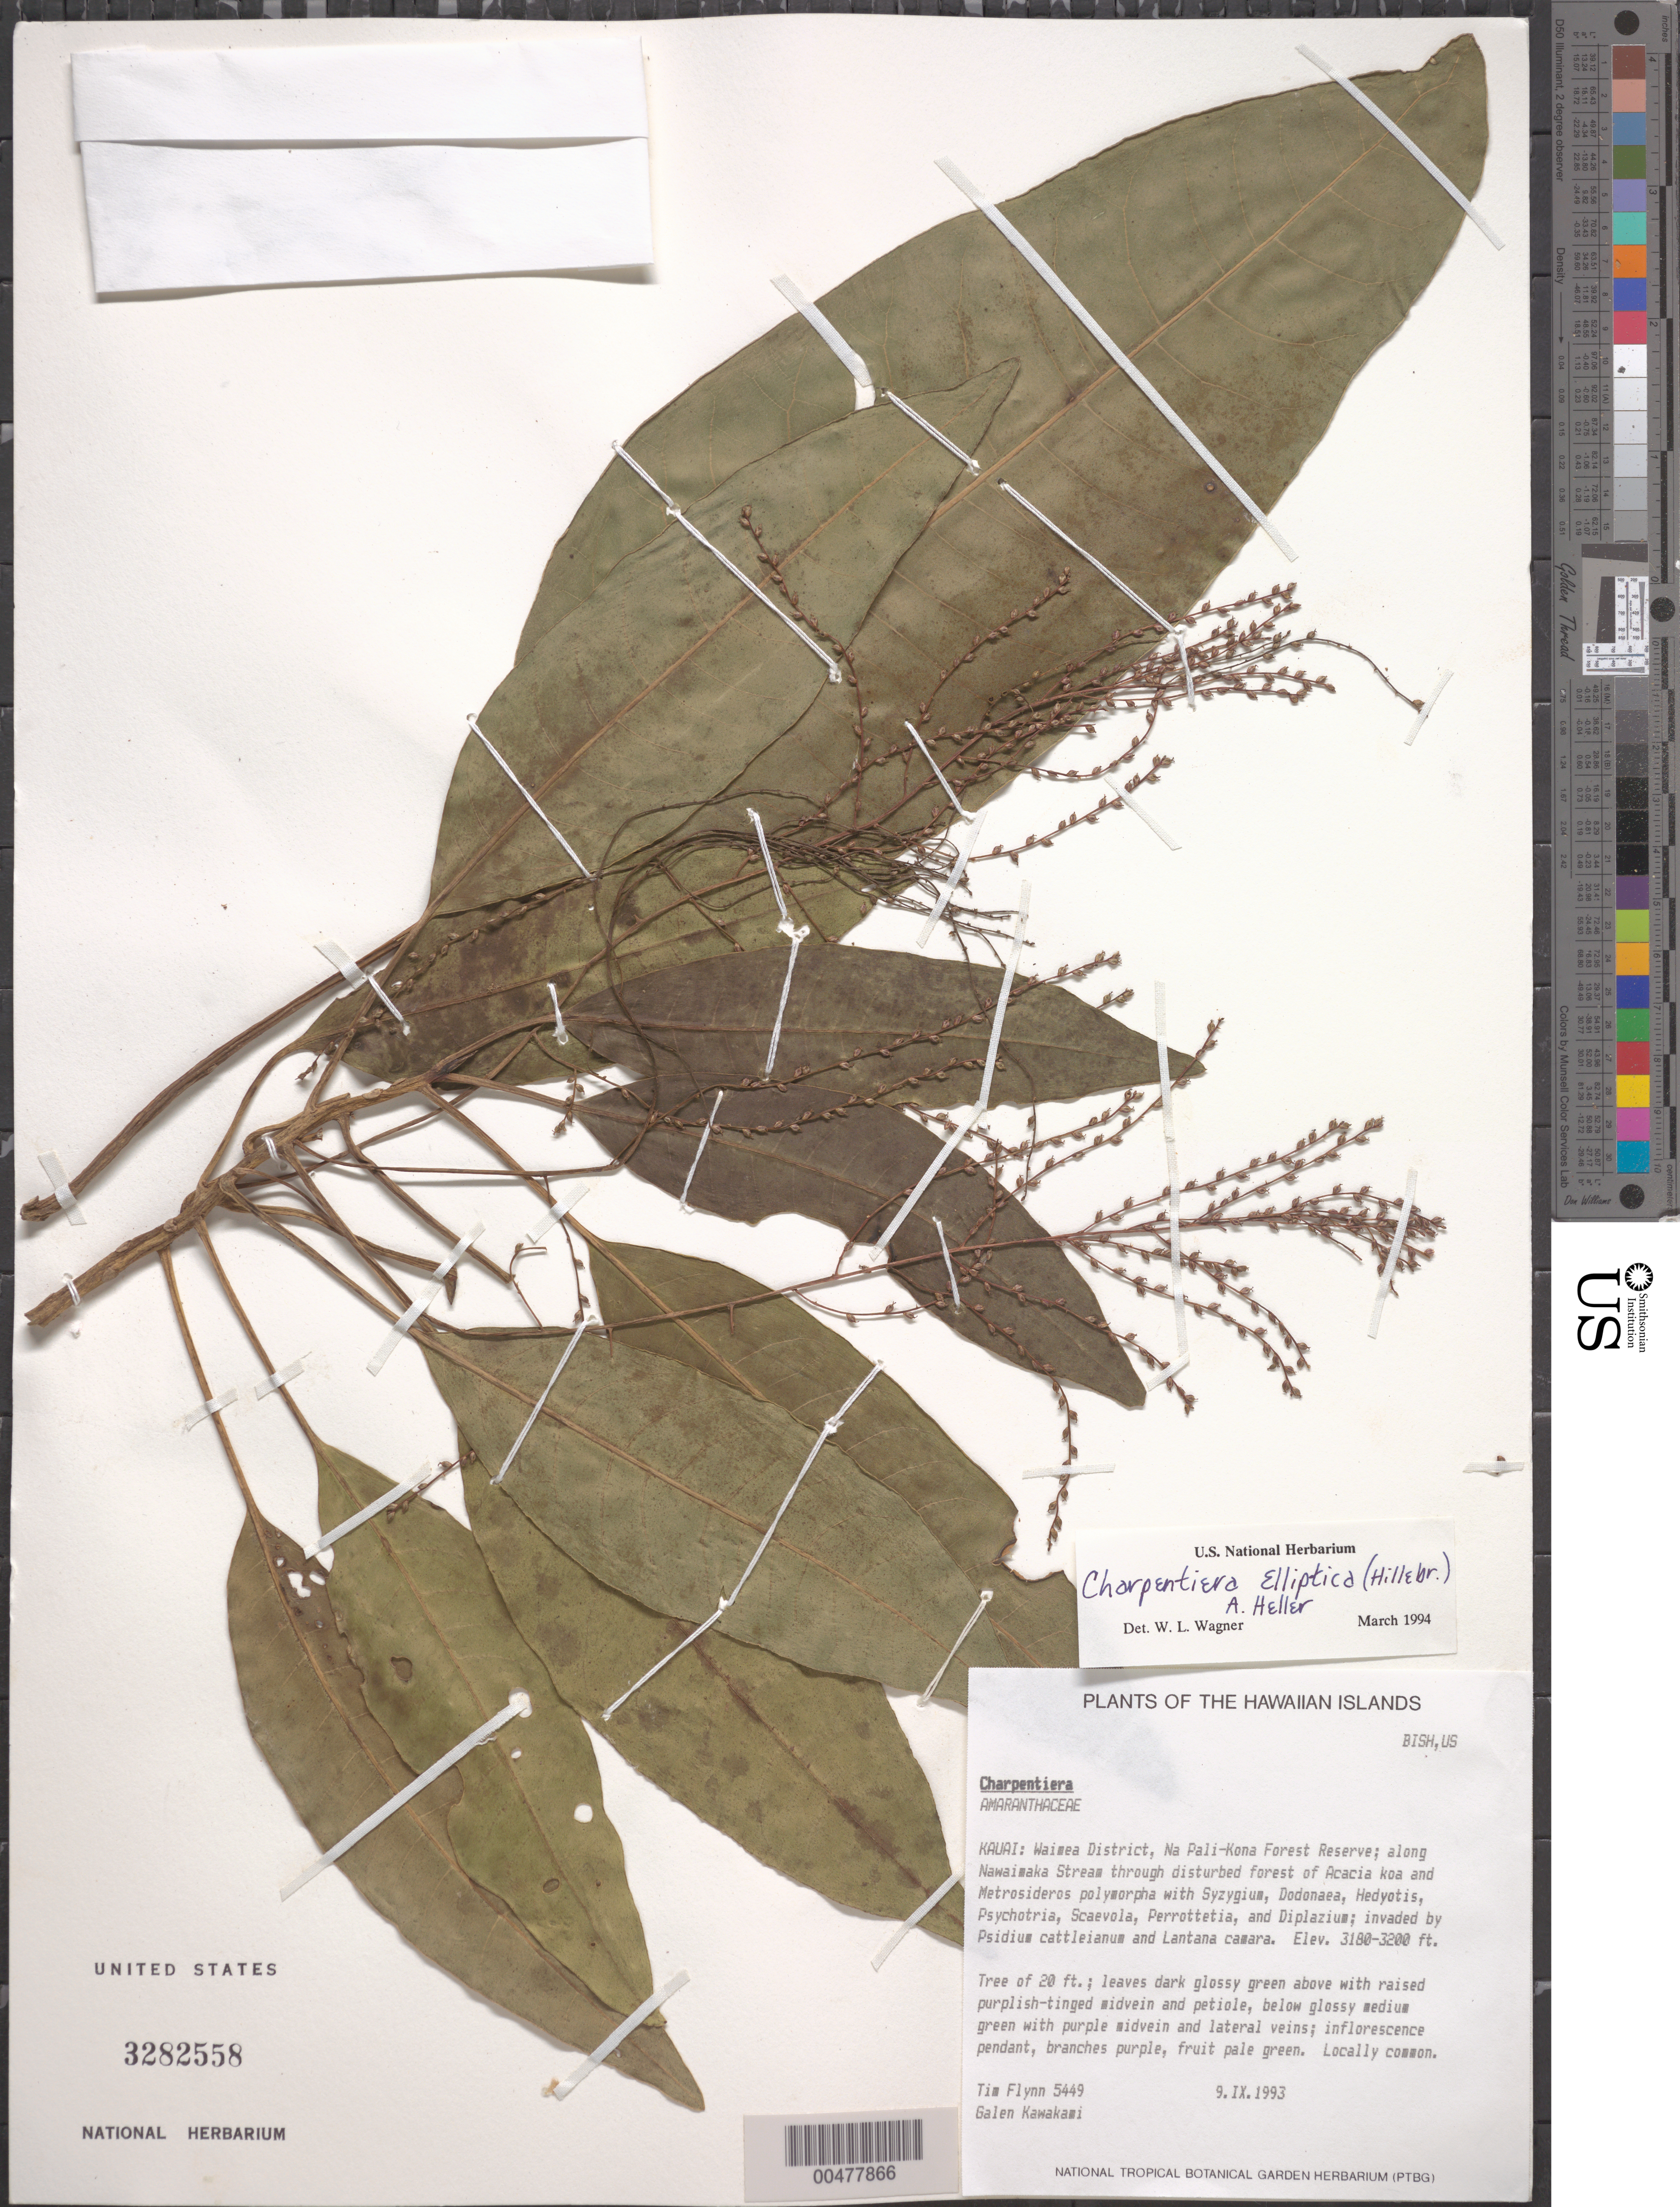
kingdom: Plantae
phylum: Tracheophyta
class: Magnoliopsida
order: Caryophyllales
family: Amaranthaceae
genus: Charpentiera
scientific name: Charpentiera elliptica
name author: (Hillebr.) A. Heller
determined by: Wagner, W. L., (BOT), Smithsonian Institution - National Museum of Natural History (UNITED STATES)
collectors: T. W. Flynn & G. Kawakami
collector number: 5449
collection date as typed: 9 Sep 1993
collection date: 1993-09-09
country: United States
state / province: Hawaii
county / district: Kauai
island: Kaua'i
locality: Waimea Dist., Na Pali Kona Forest Reserve, along Nawaimaka Stream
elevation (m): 969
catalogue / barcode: US 3282558